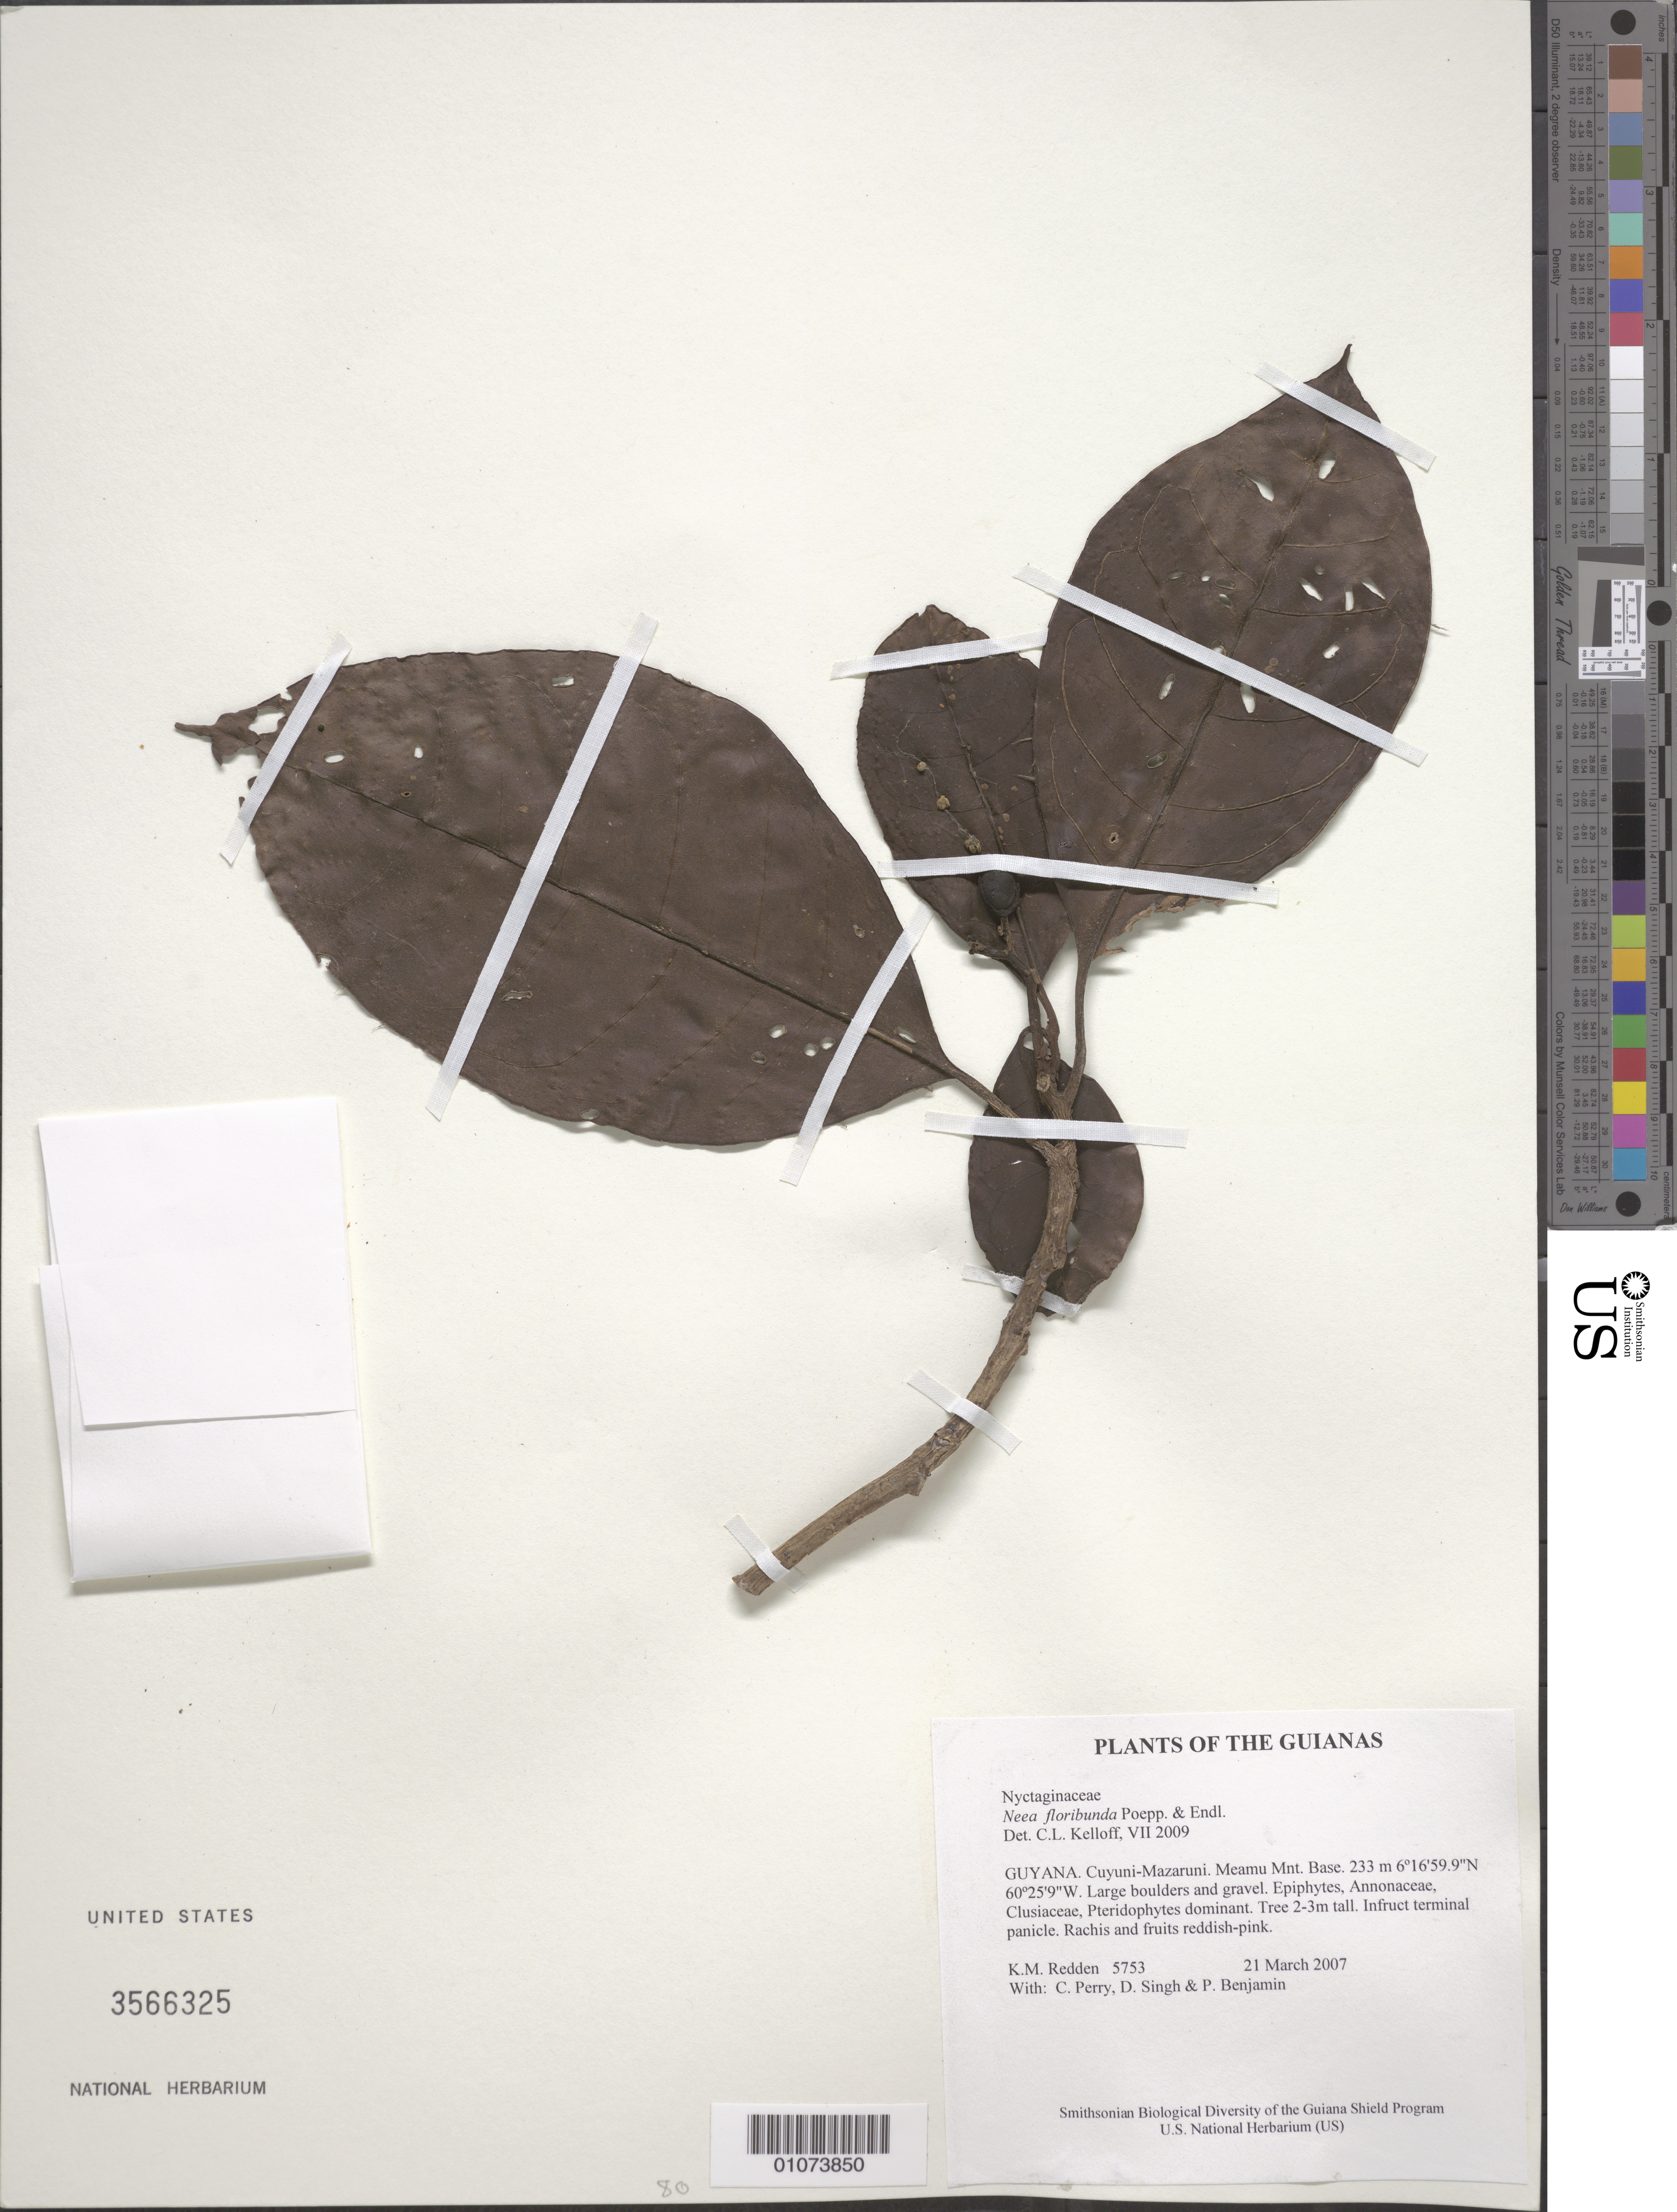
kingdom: Plantae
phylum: Tracheophyta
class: Magnoliopsida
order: Caryophyllales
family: Nyctaginaceae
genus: Neea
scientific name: Neea floribunda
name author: Poepp. & Endl.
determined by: Kelloff, Carol L., (US), Smithsonian Institution - National Museum of Natural History (UNITED STATES)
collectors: K. M. Redden, C. Perry, D. Singh & P. Benjamin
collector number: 5753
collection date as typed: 21 March 2007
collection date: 2007-03-21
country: Guyana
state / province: Cuyuni-Mazaruni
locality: Meamu Mnt. Base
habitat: Large boulders and gravel. Epiphytes, Annonaceae, Clusiaceae, pteridophytes dominant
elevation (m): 233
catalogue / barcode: US 3566325